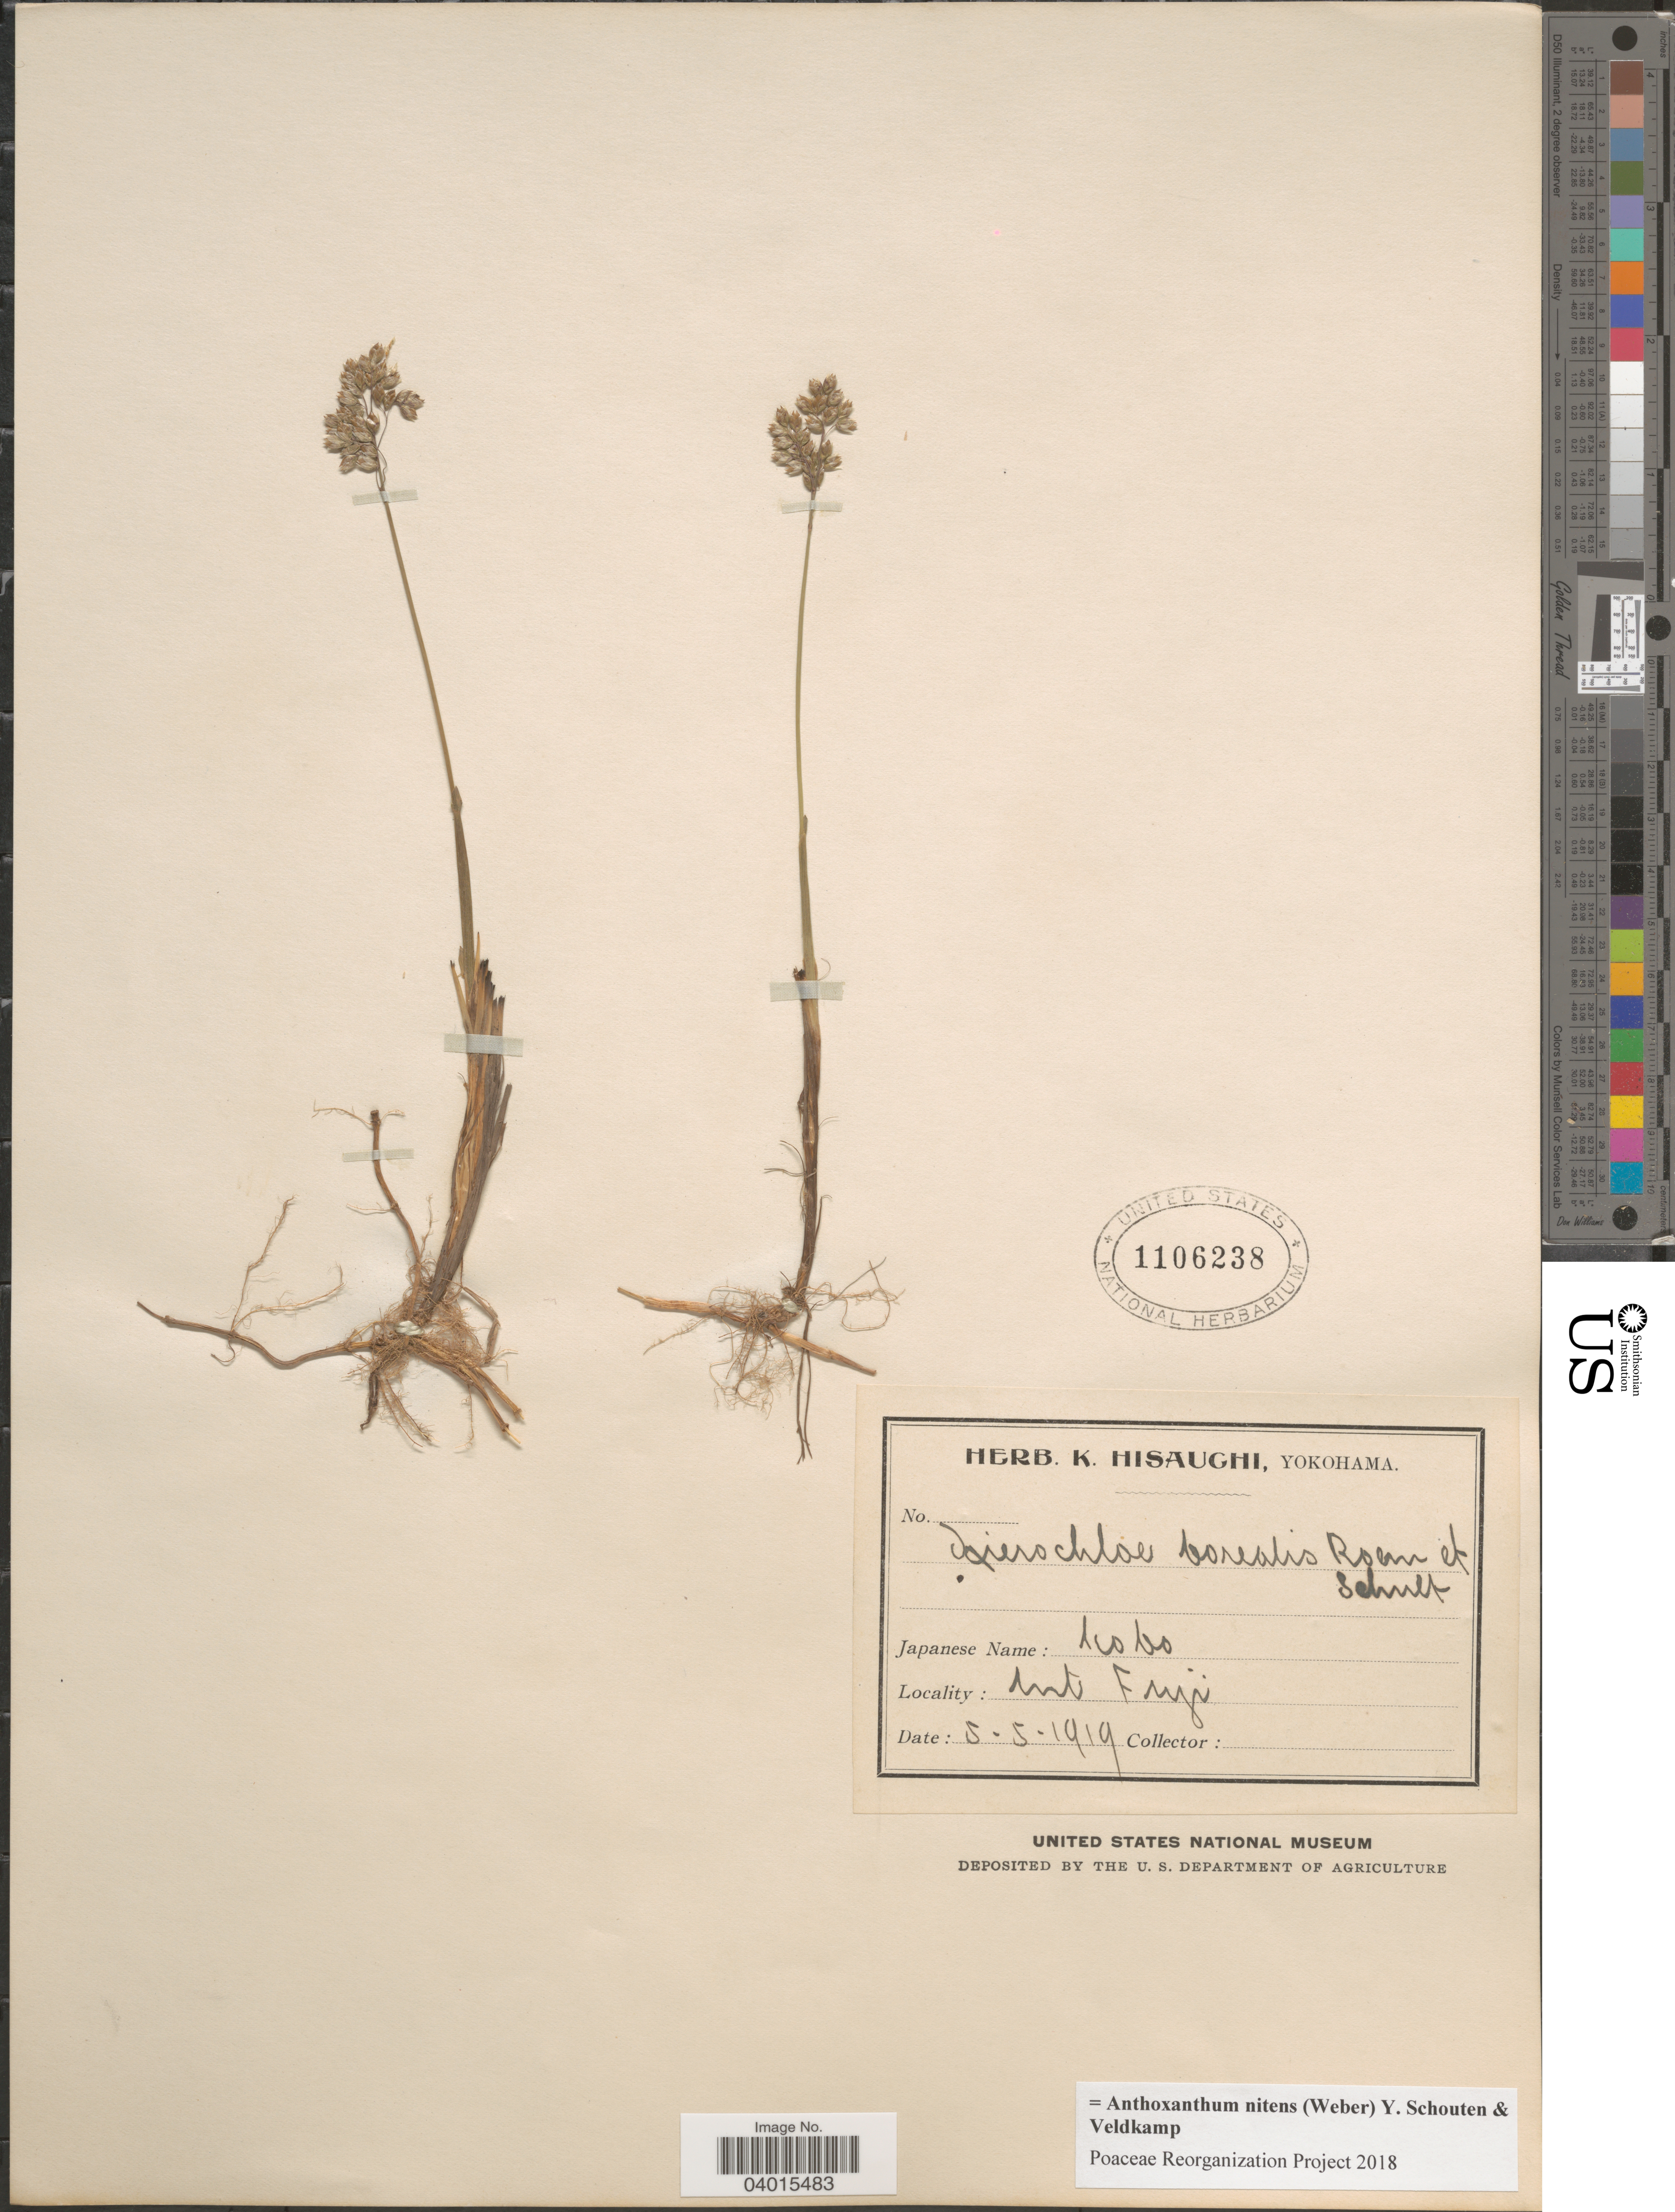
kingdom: Plantae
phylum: Tracheophyta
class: Liliopsida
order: Poales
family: Poaceae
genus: Anthoxanthum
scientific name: Anthoxanthum nitens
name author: (G.H. Weber) R.T.A. Schouten & Veldkamp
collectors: ex herb. Hisaughi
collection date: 1919-05-05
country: Japan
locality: Mt Fuji.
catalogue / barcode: US 1106238